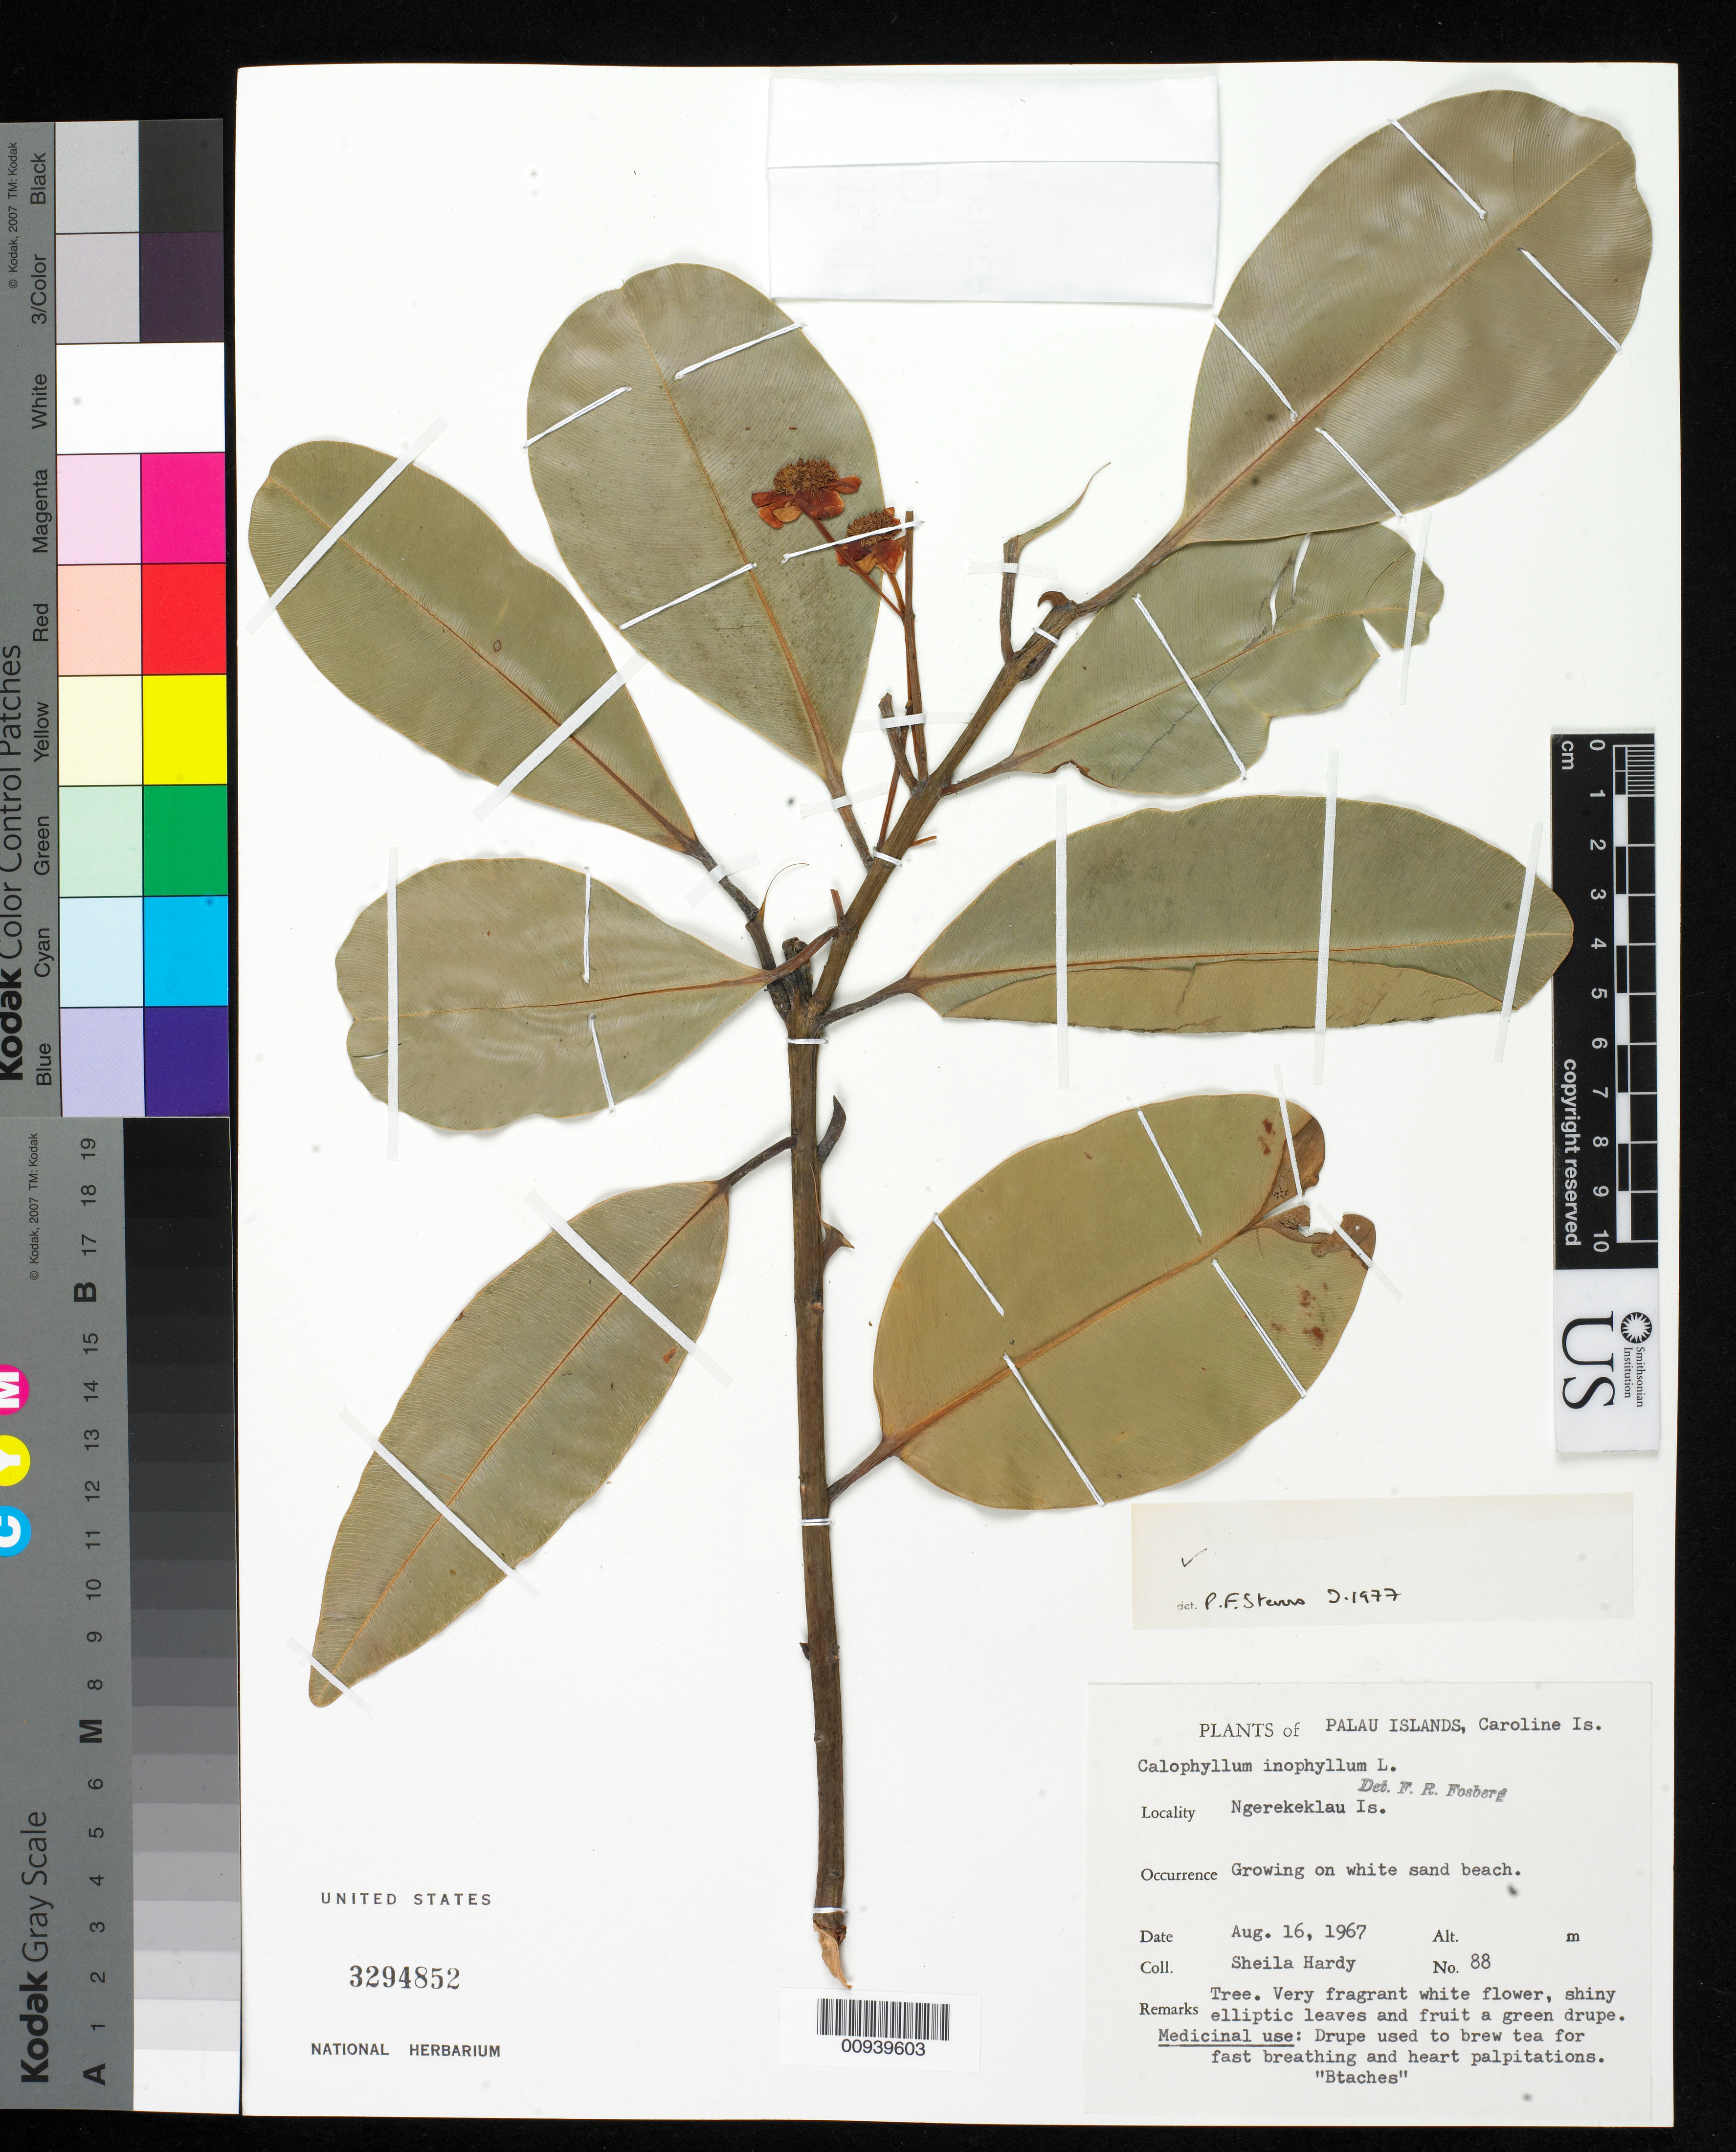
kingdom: Plantae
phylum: Tracheophyta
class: Magnoliopsida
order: Malpighiales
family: Calophyllaceae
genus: Calophyllum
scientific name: Calophyllum inophyllum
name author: L.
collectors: S. A. Hardy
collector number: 88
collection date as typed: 16 Aug 1967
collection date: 1967-08-16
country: Palau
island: Ngerekeklau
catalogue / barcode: US 3294852